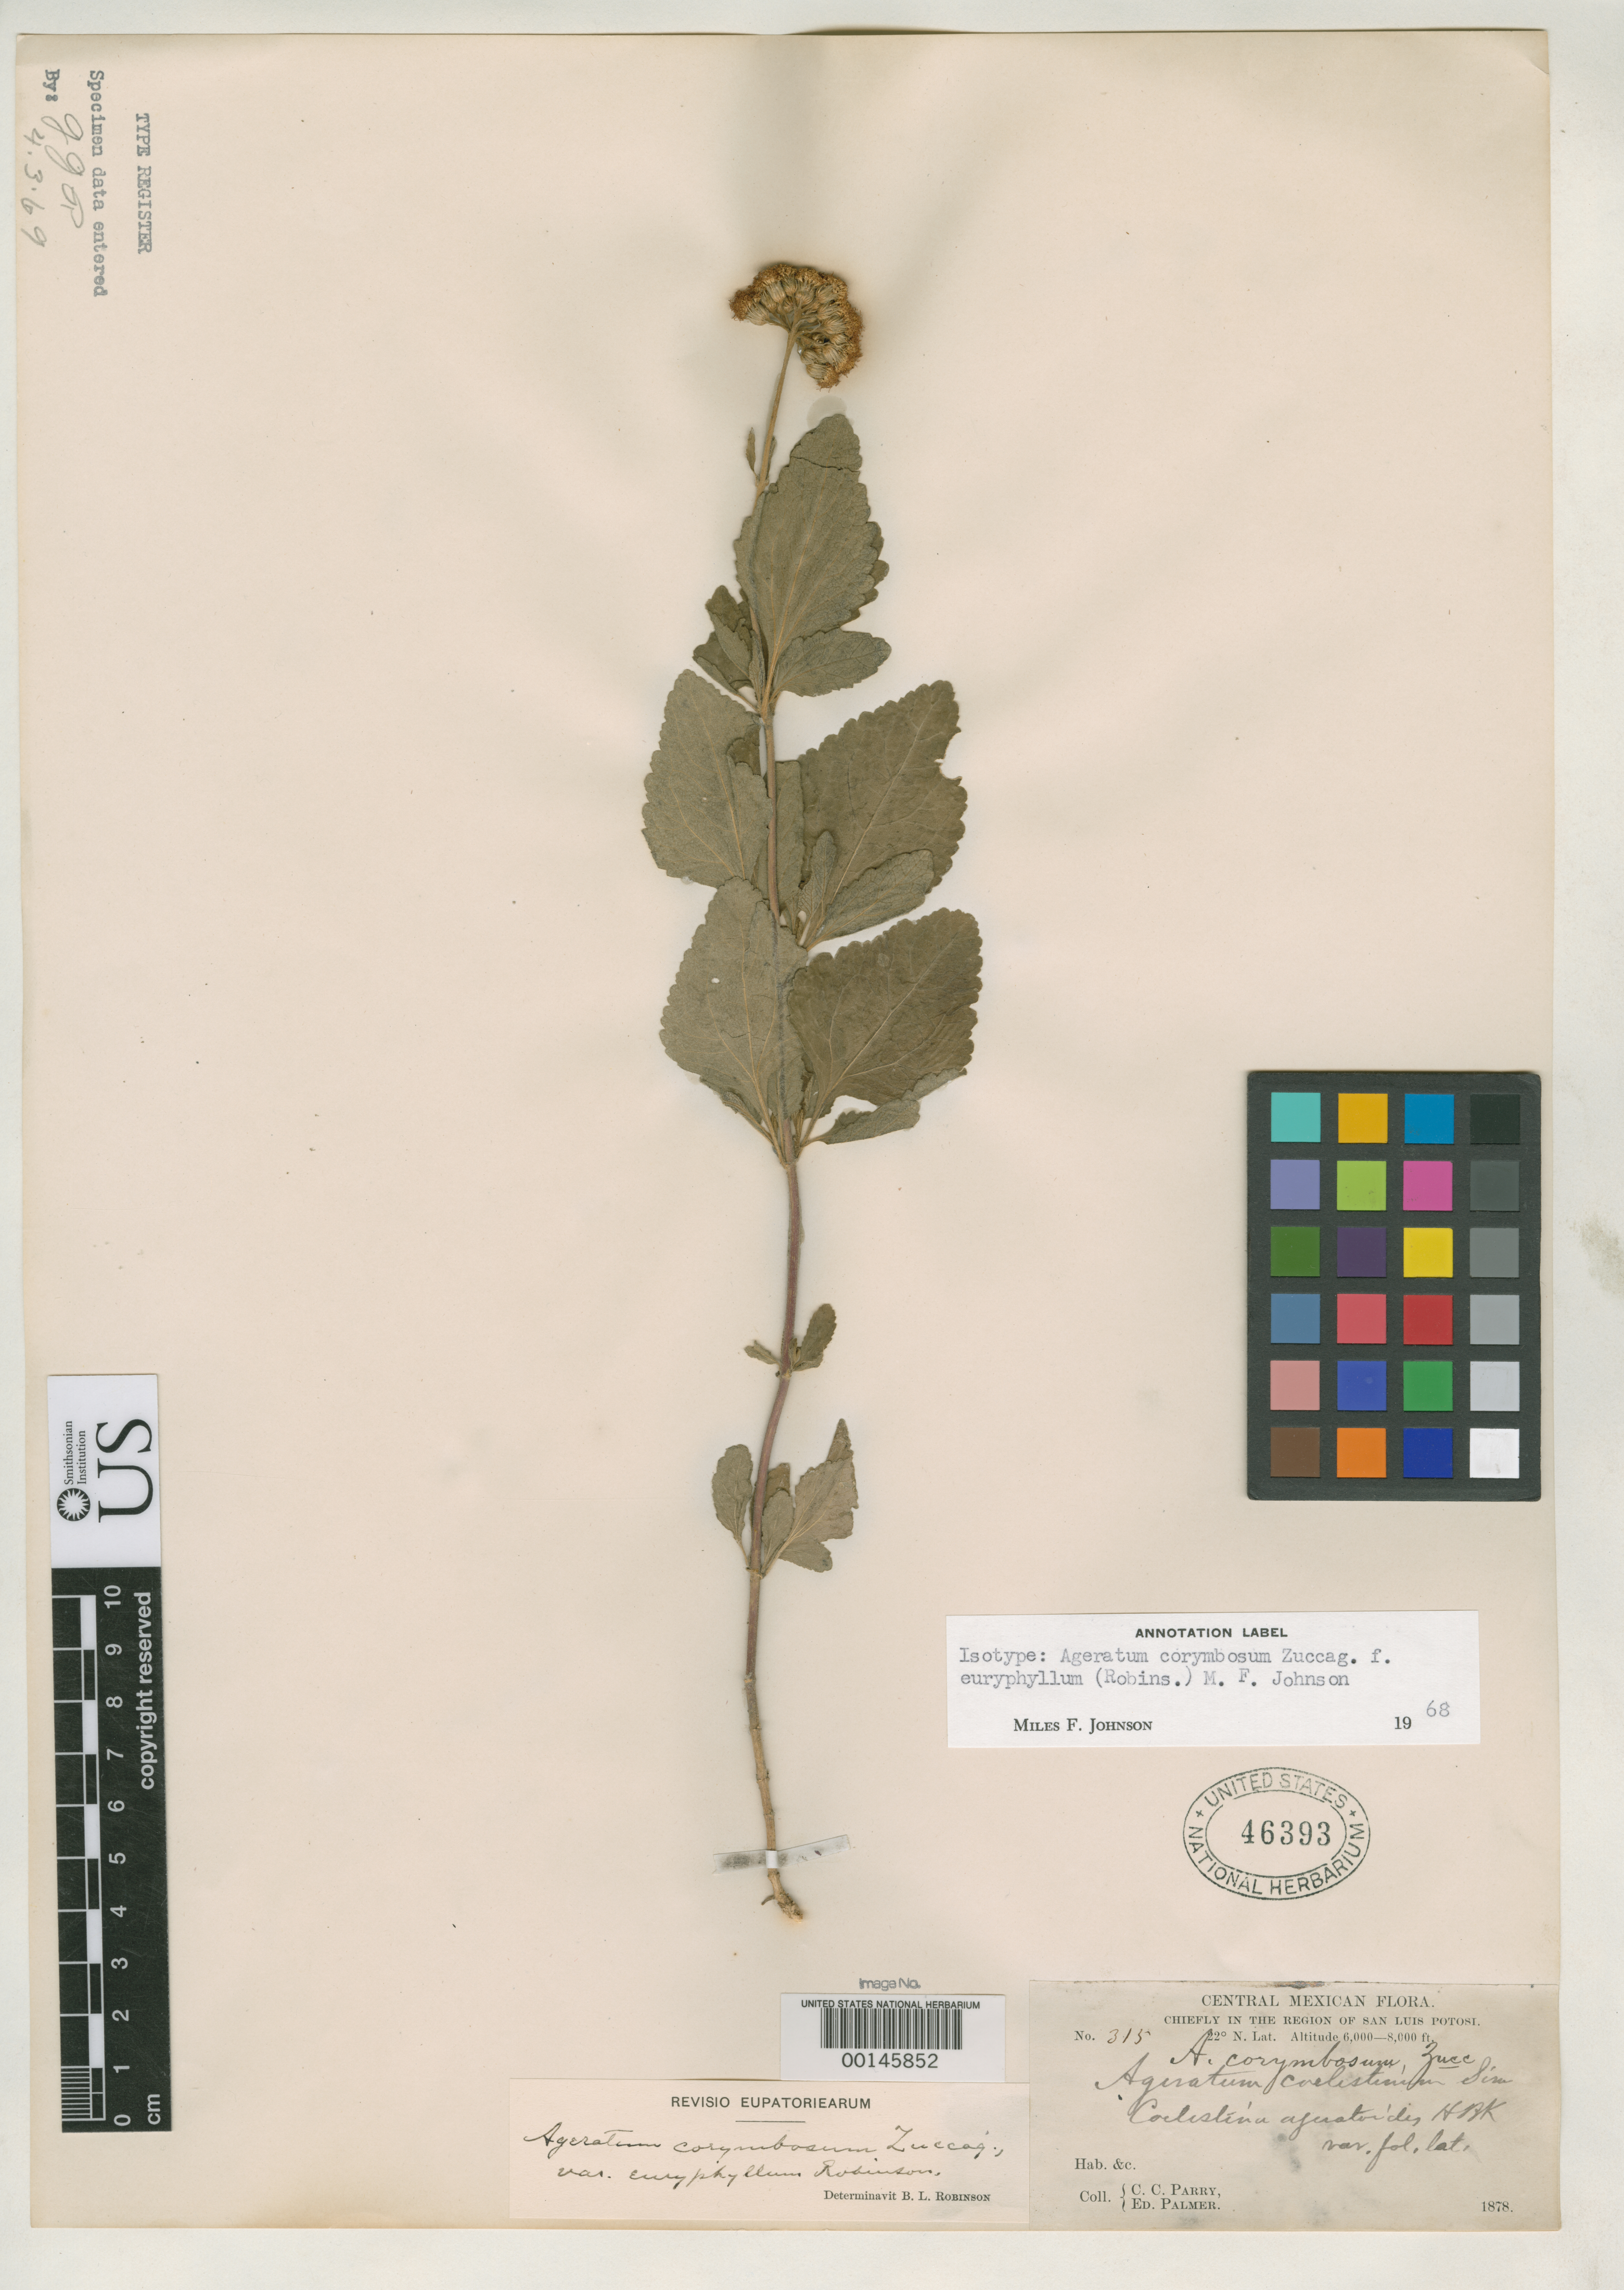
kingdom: Plantae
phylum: Tracheophyta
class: Magnoliopsida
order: Asterales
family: Asteraceae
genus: Ageratum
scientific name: Ageratum corymbosum var. euryphyllum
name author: B.L. Rob.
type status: Isotype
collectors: C. C. Parry & E. Palmer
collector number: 315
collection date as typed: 1878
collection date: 1878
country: Mexico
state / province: San Luis Potosi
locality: Chiefly in region of San Luis Potosi. (lat/long recorded as: lat=:22::N long=:::)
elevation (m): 1829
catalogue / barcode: US 46393